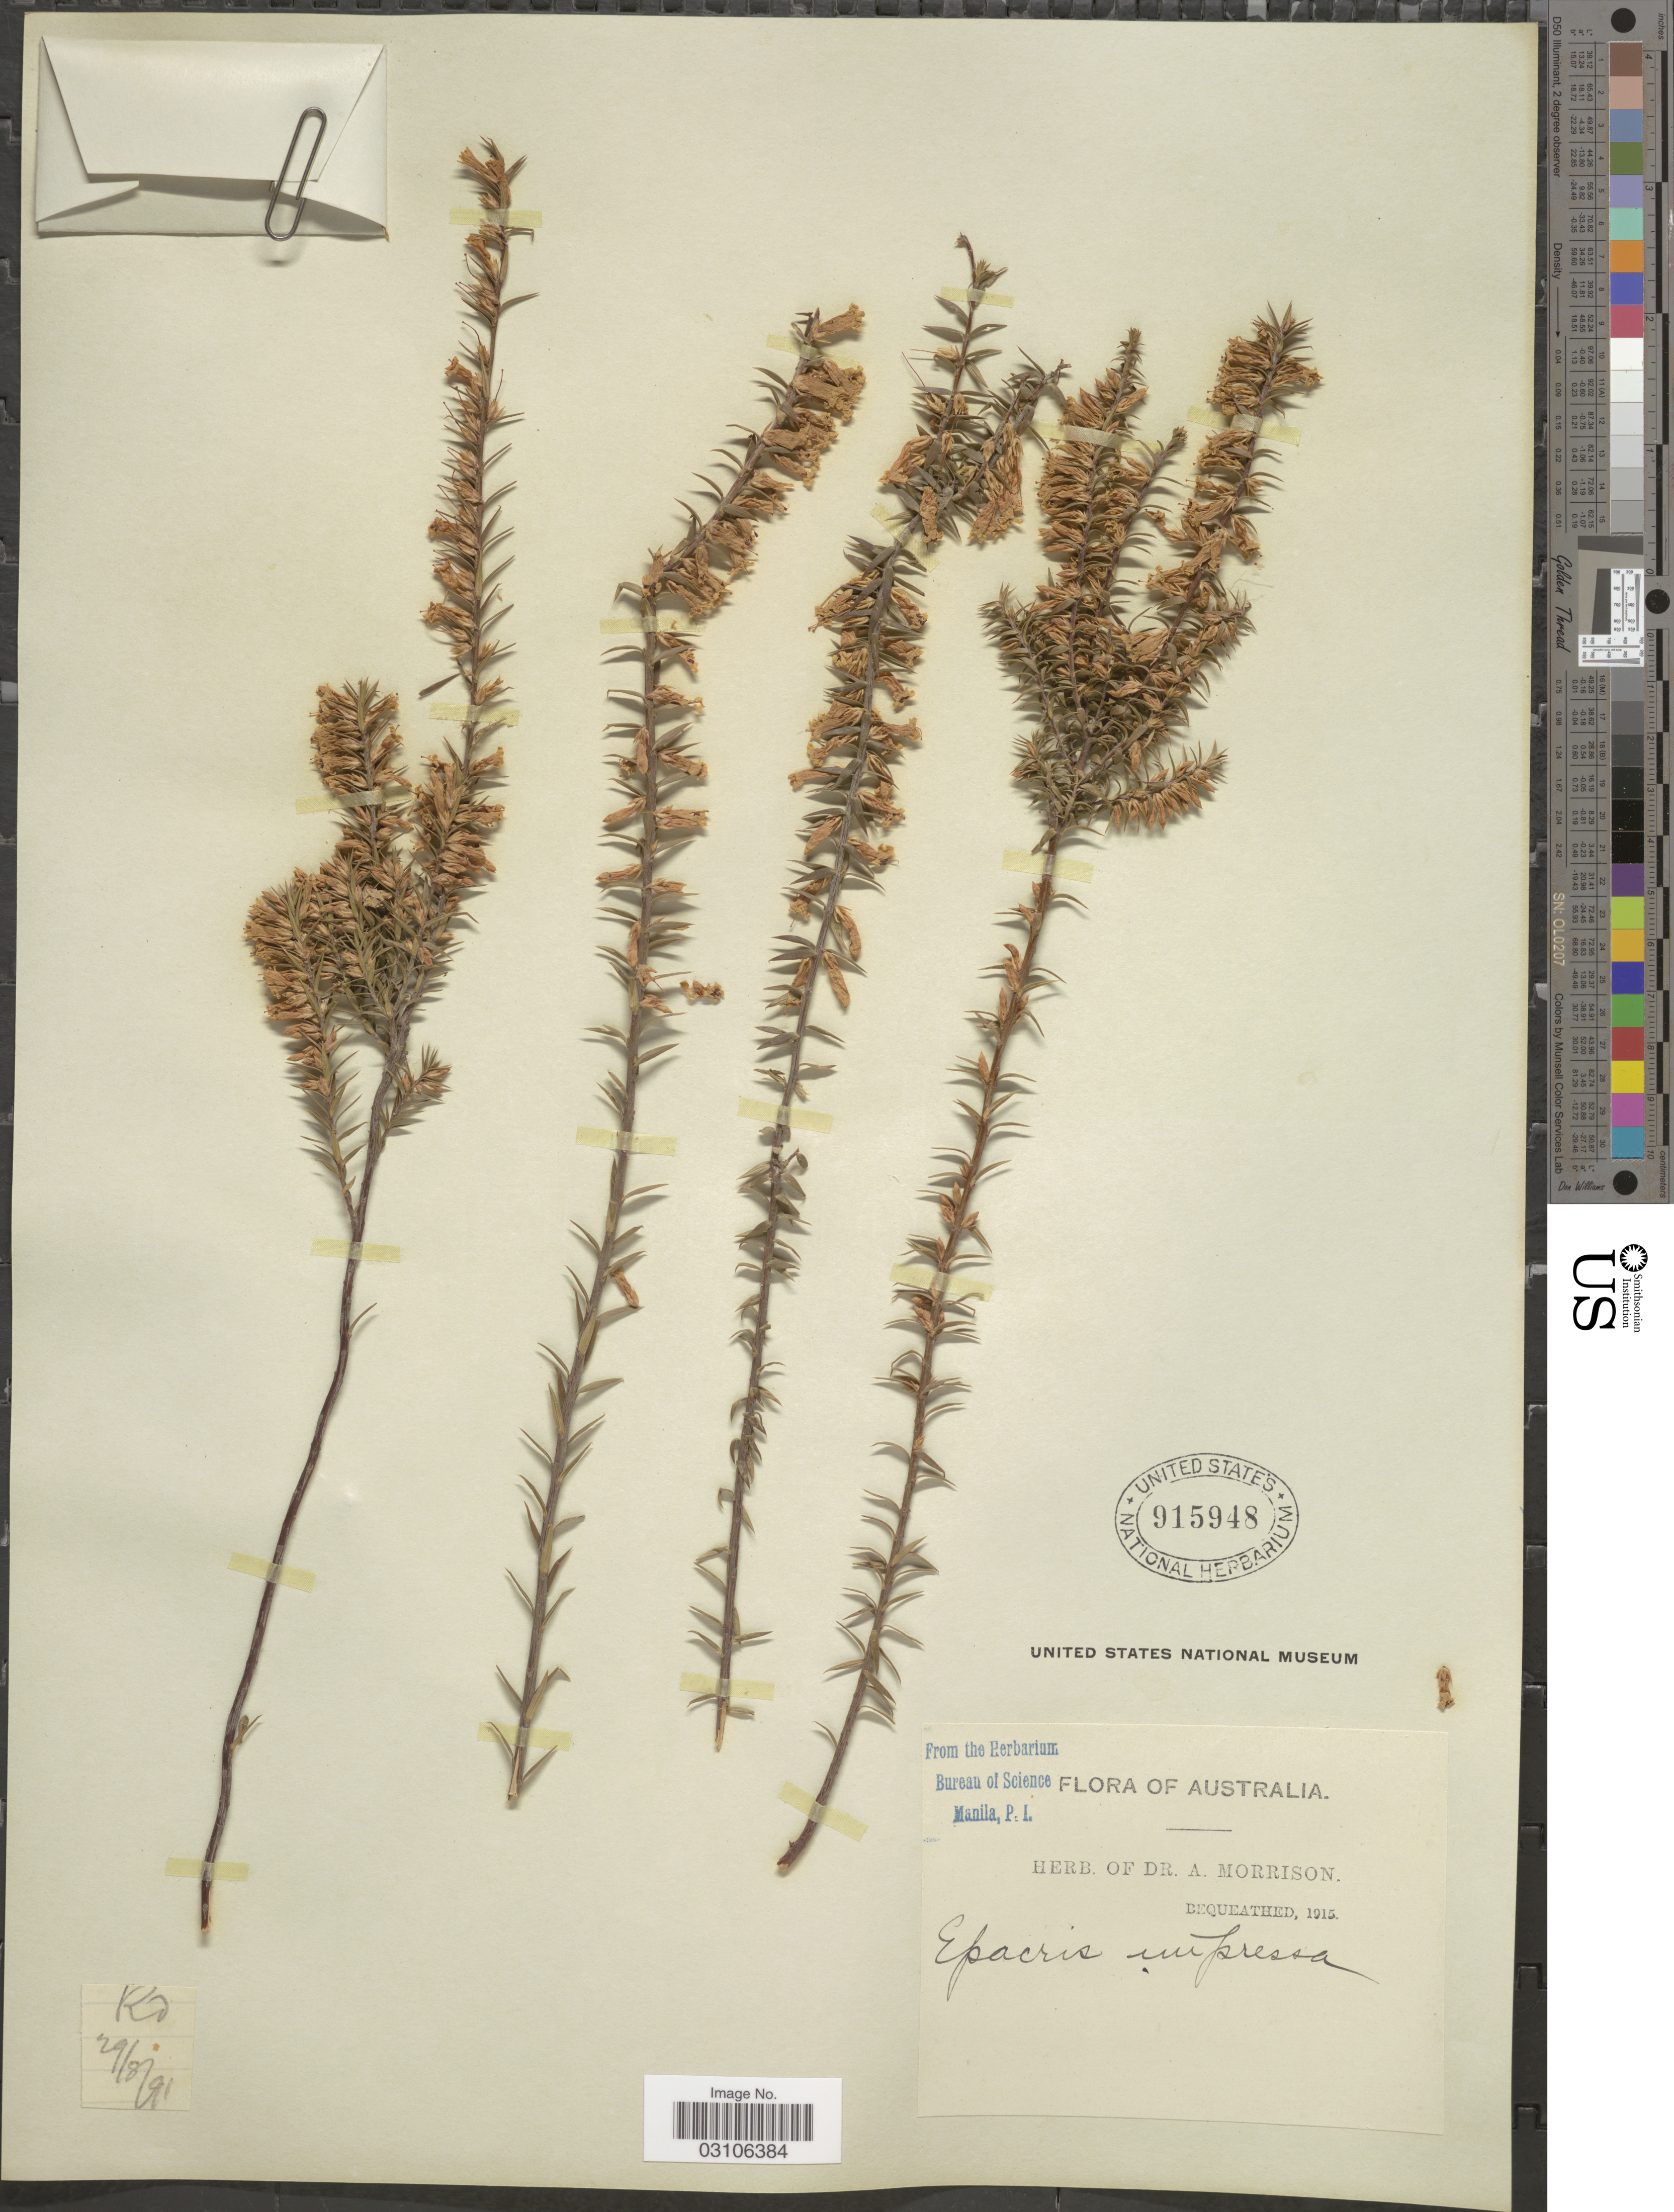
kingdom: Plantae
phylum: Tracheophyta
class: Magnoliopsida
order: Ericales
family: Ericaceae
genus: Epacris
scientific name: Epacris impressa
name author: Labill.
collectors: ex herb. Dr. A. Morrison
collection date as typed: Transcribed d/m/y: 29/8/91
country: Australia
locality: Ro [unsure placement]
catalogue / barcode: US 915948